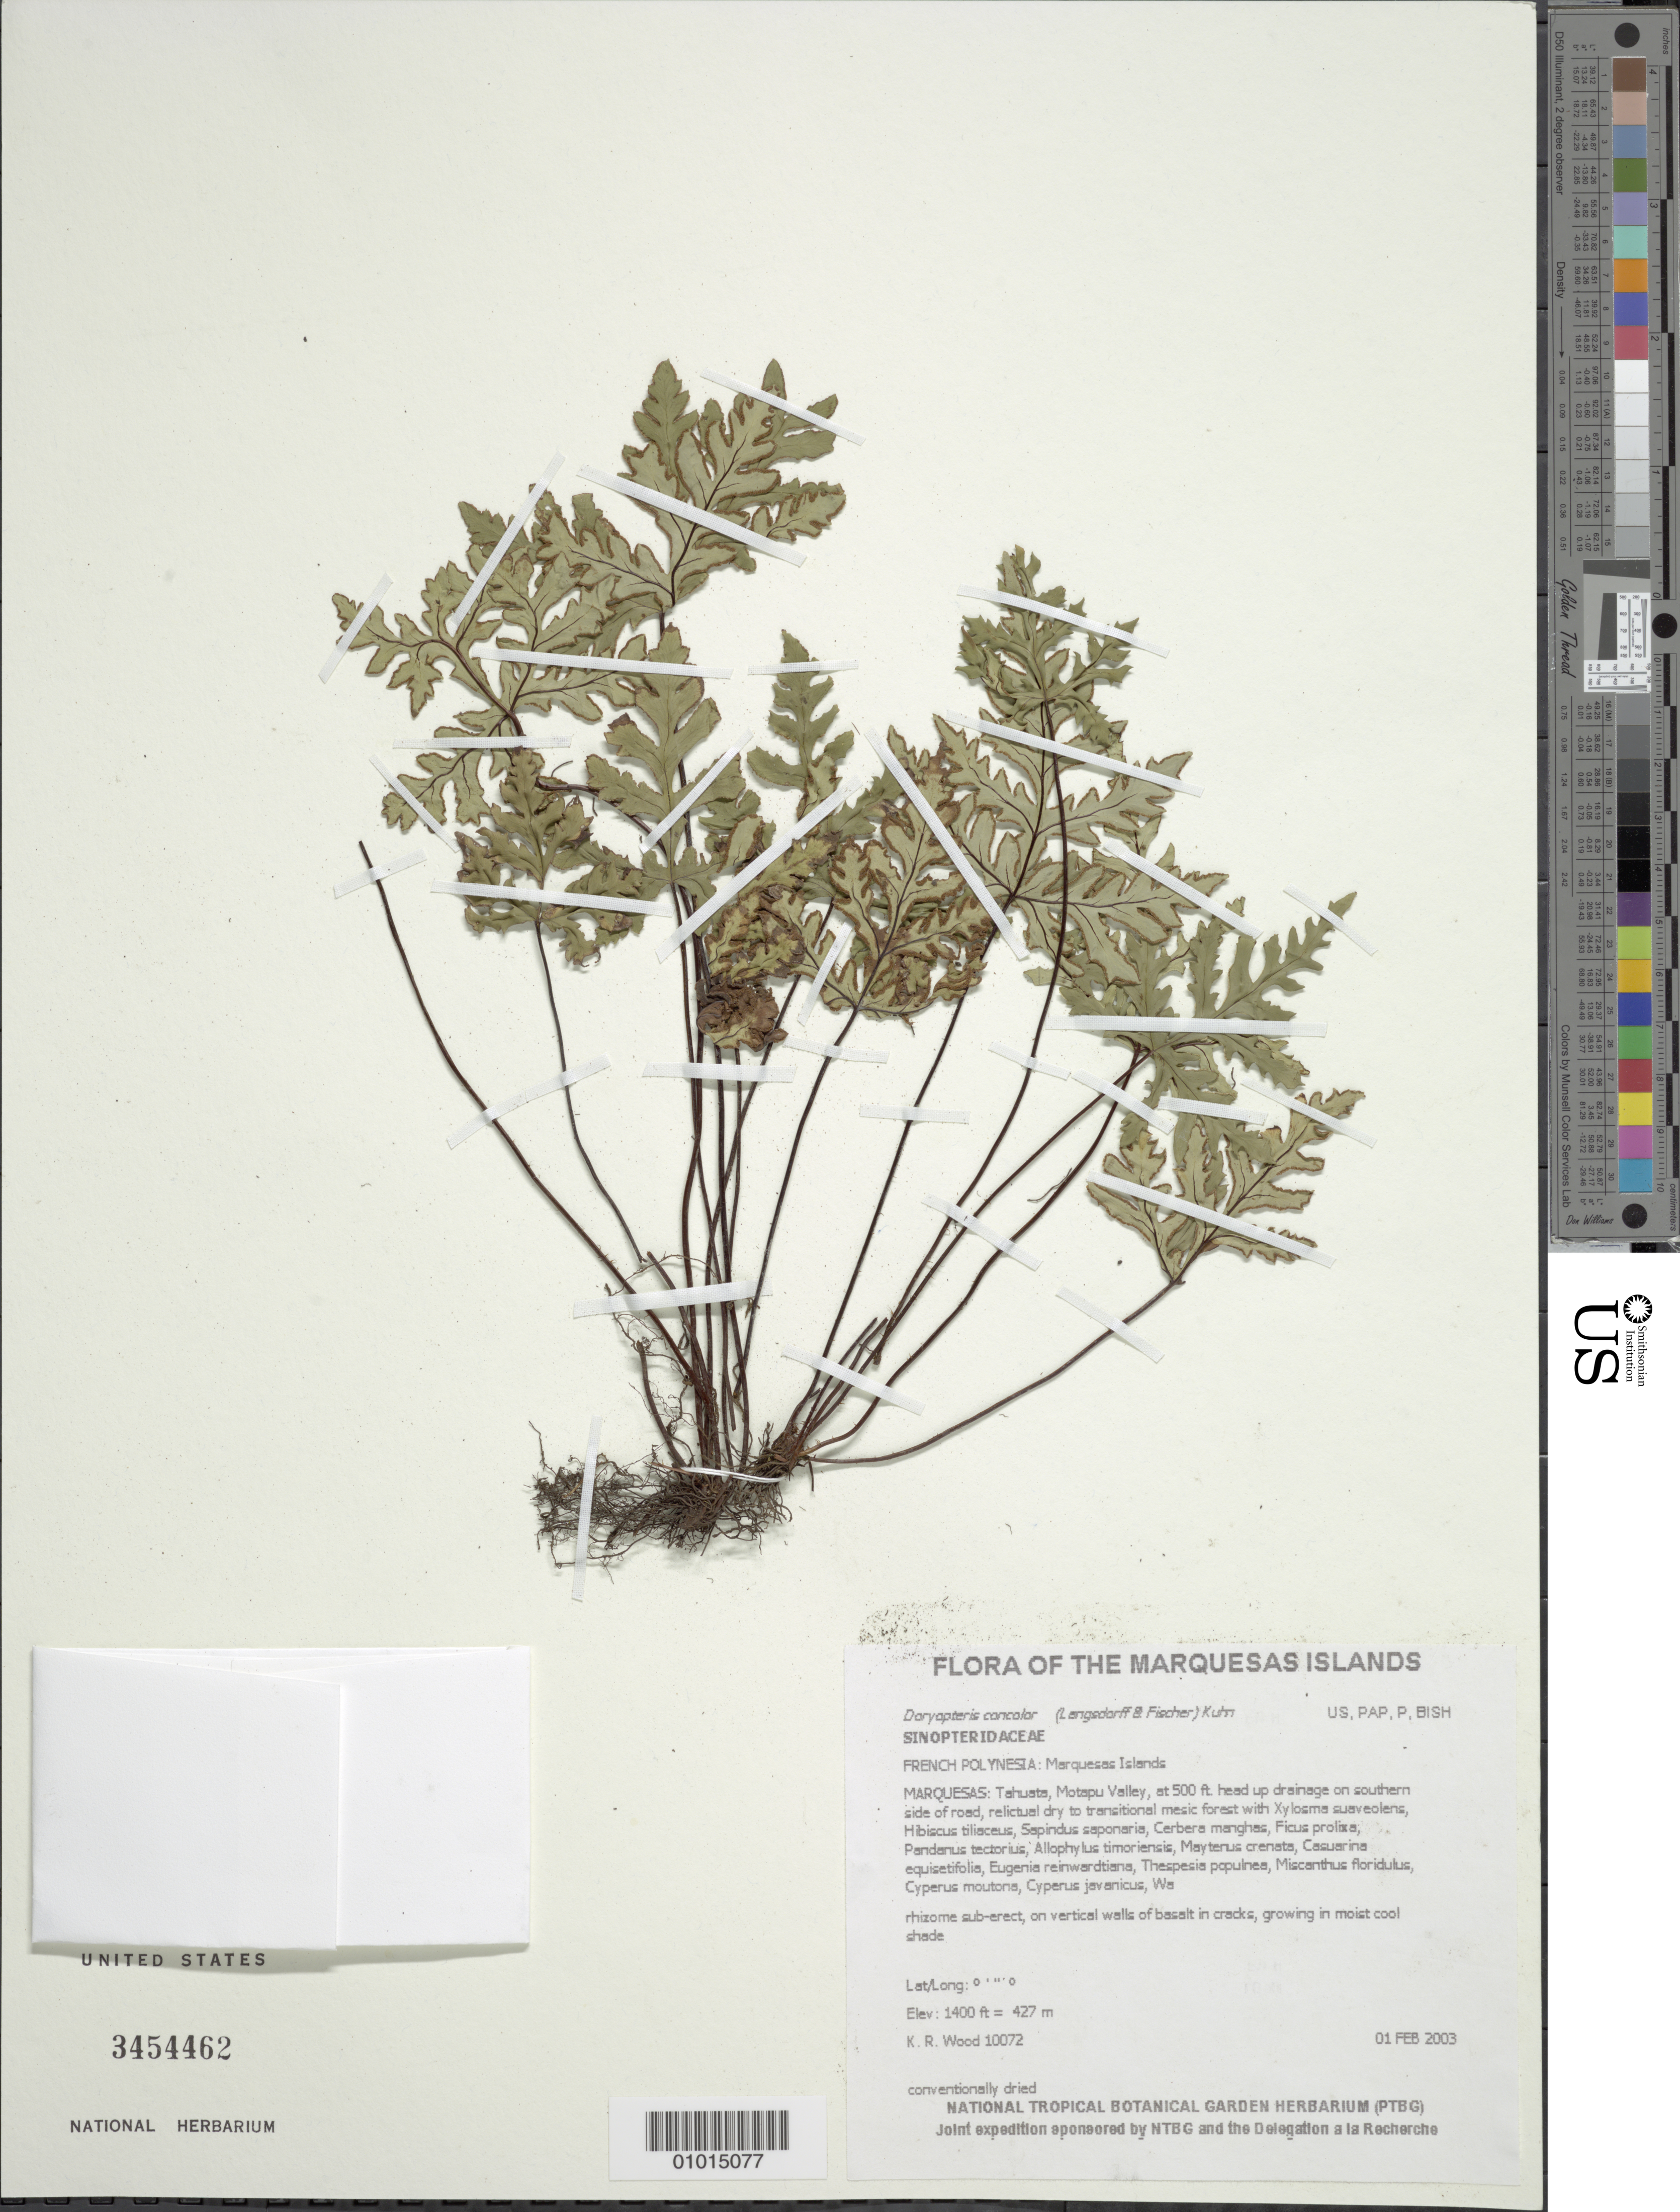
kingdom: Plantae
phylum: Tracheophyta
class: Polypodiopsida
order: Polypodiales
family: Pteridaceae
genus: Doryopteris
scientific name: Doryopteris concolor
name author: (Langsd. & Fisch.) Kuhn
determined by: Wood, Kenneth R.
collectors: K. R. Wood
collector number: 10072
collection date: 2003-02-01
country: French Polynesia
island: Tahuata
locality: Motapu Valley, at 500 ft. head up drainage on southern side of road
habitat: Relictual dry to transitional mesic forest. On vertical walls of basalt in cracks, growing in moist cool shade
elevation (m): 427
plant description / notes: Habitat degradation and destruction by feral goats, predation by rats that eat seeds, competition with non-native plant taxa such as Cocos nucifera, Elephantopus mollis, Syzygium cumini, Ocimum gratissimum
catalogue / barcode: US 3454462